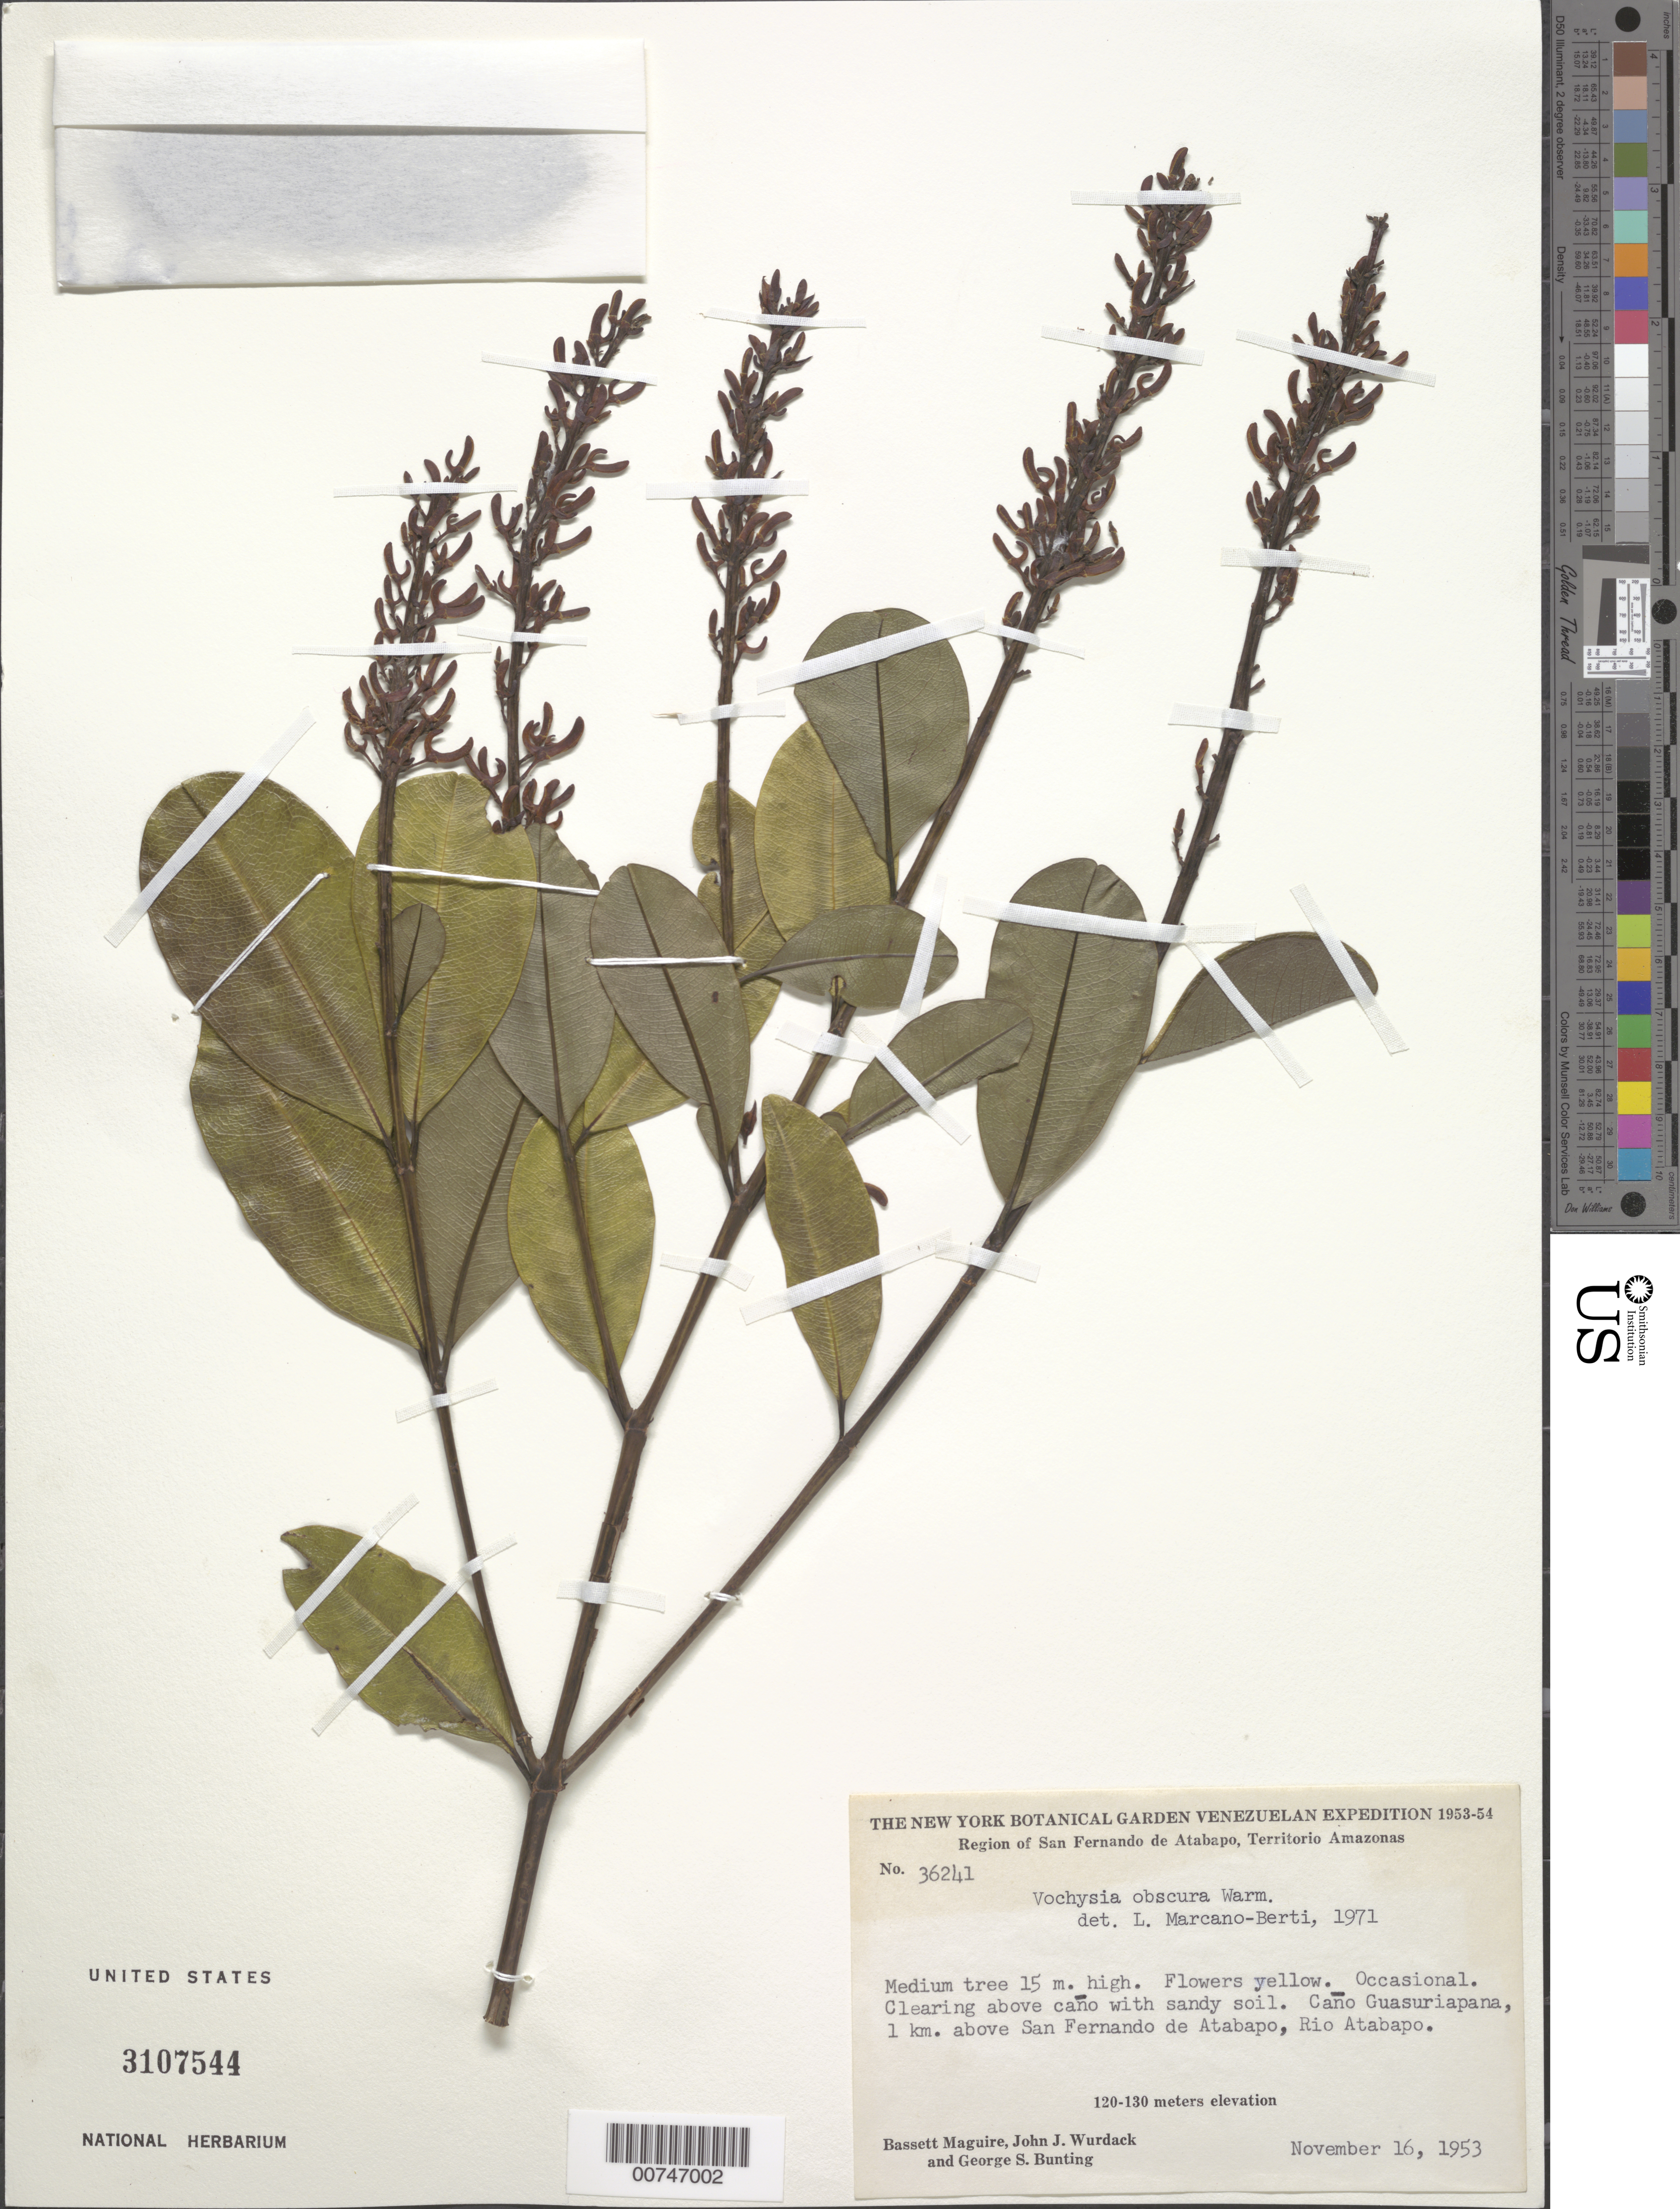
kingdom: Plantae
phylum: Tracheophyta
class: Magnoliopsida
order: Myrtales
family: Vochysiaceae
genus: Vochysia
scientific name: Vochysia obscura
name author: Warm.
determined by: Marcano-Berti, L.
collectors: B. Maguire, J. J. Wurdack & G. S. Bunting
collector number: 36241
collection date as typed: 16-Nov-53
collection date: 1953-11-16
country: Venezuela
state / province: Amazonas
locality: Caño Guasuriapano, 1 km above San Fernando de Atabapo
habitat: Clearing above Caño with sandy soil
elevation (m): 120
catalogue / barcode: US 3107544